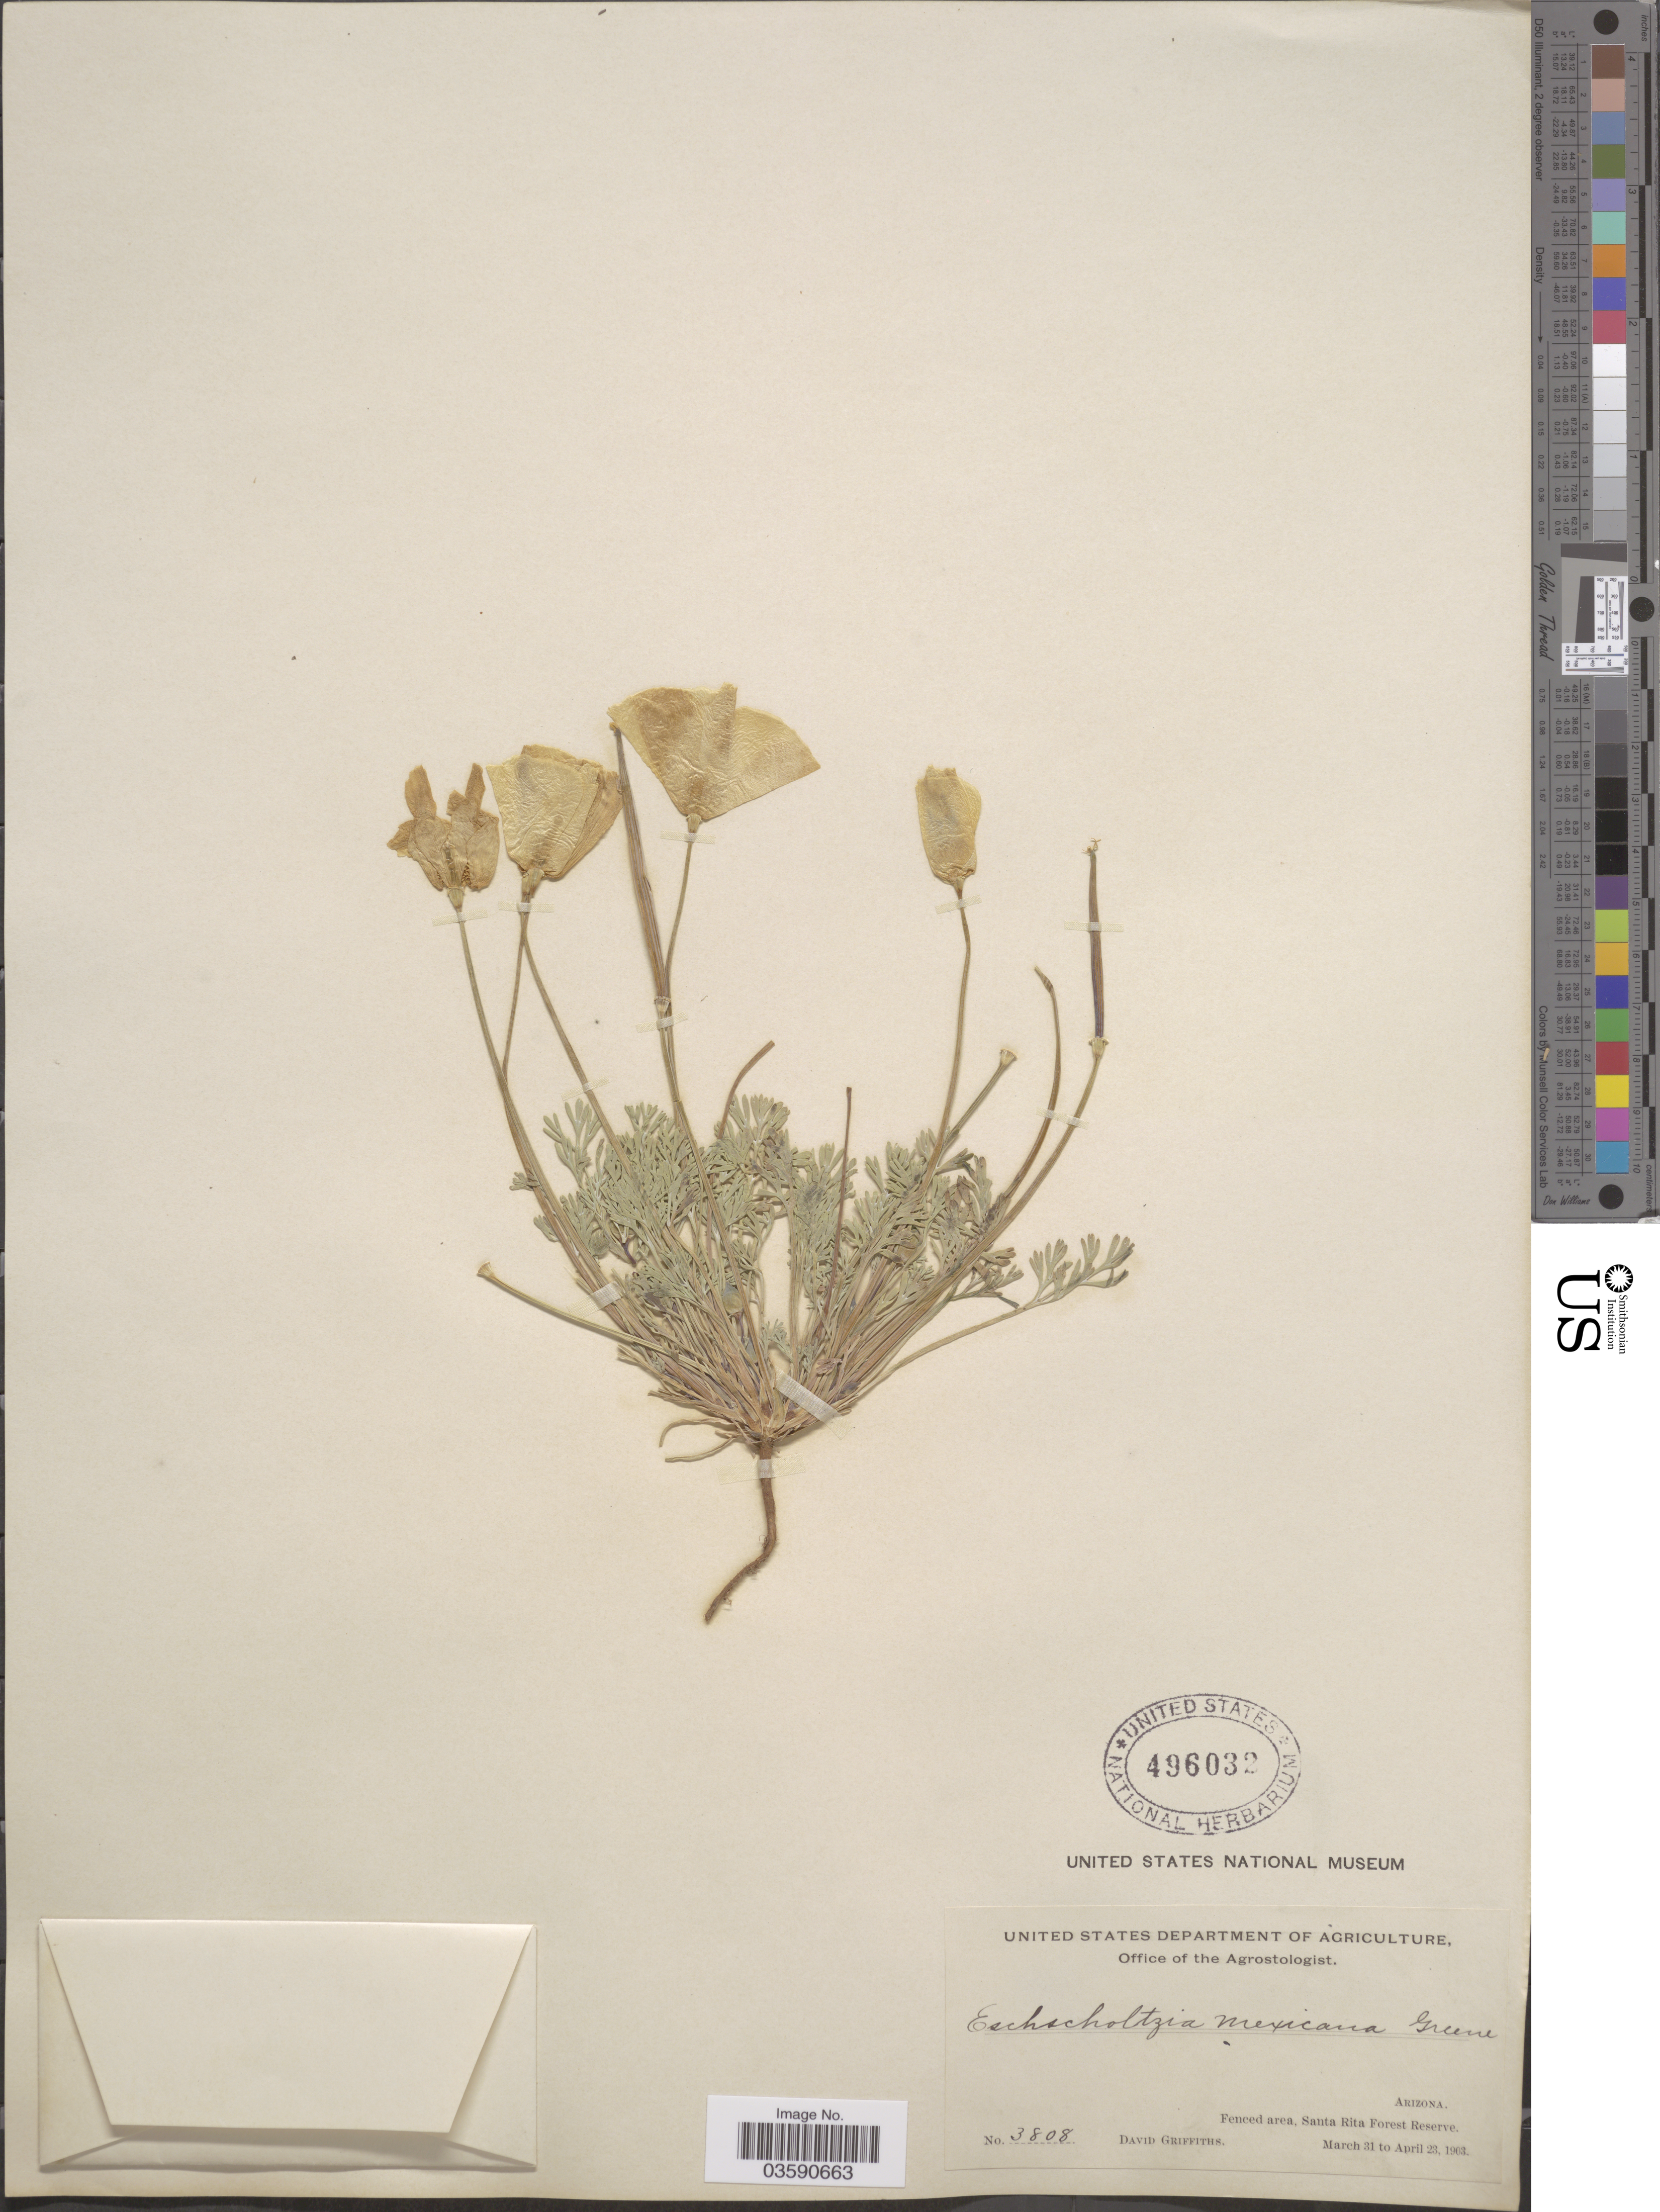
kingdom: Plantae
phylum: Tracheophyta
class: Magnoliopsida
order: Ranunculales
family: Papaveraceae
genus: Eschscholzia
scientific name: Eschscholzia mexicana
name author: Greene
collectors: D. Griffiths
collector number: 3808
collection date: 1903-03-31/1903-04-23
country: United States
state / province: Arizona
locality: Fenced area, Santa Rita Forest Reserve.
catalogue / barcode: US 496032